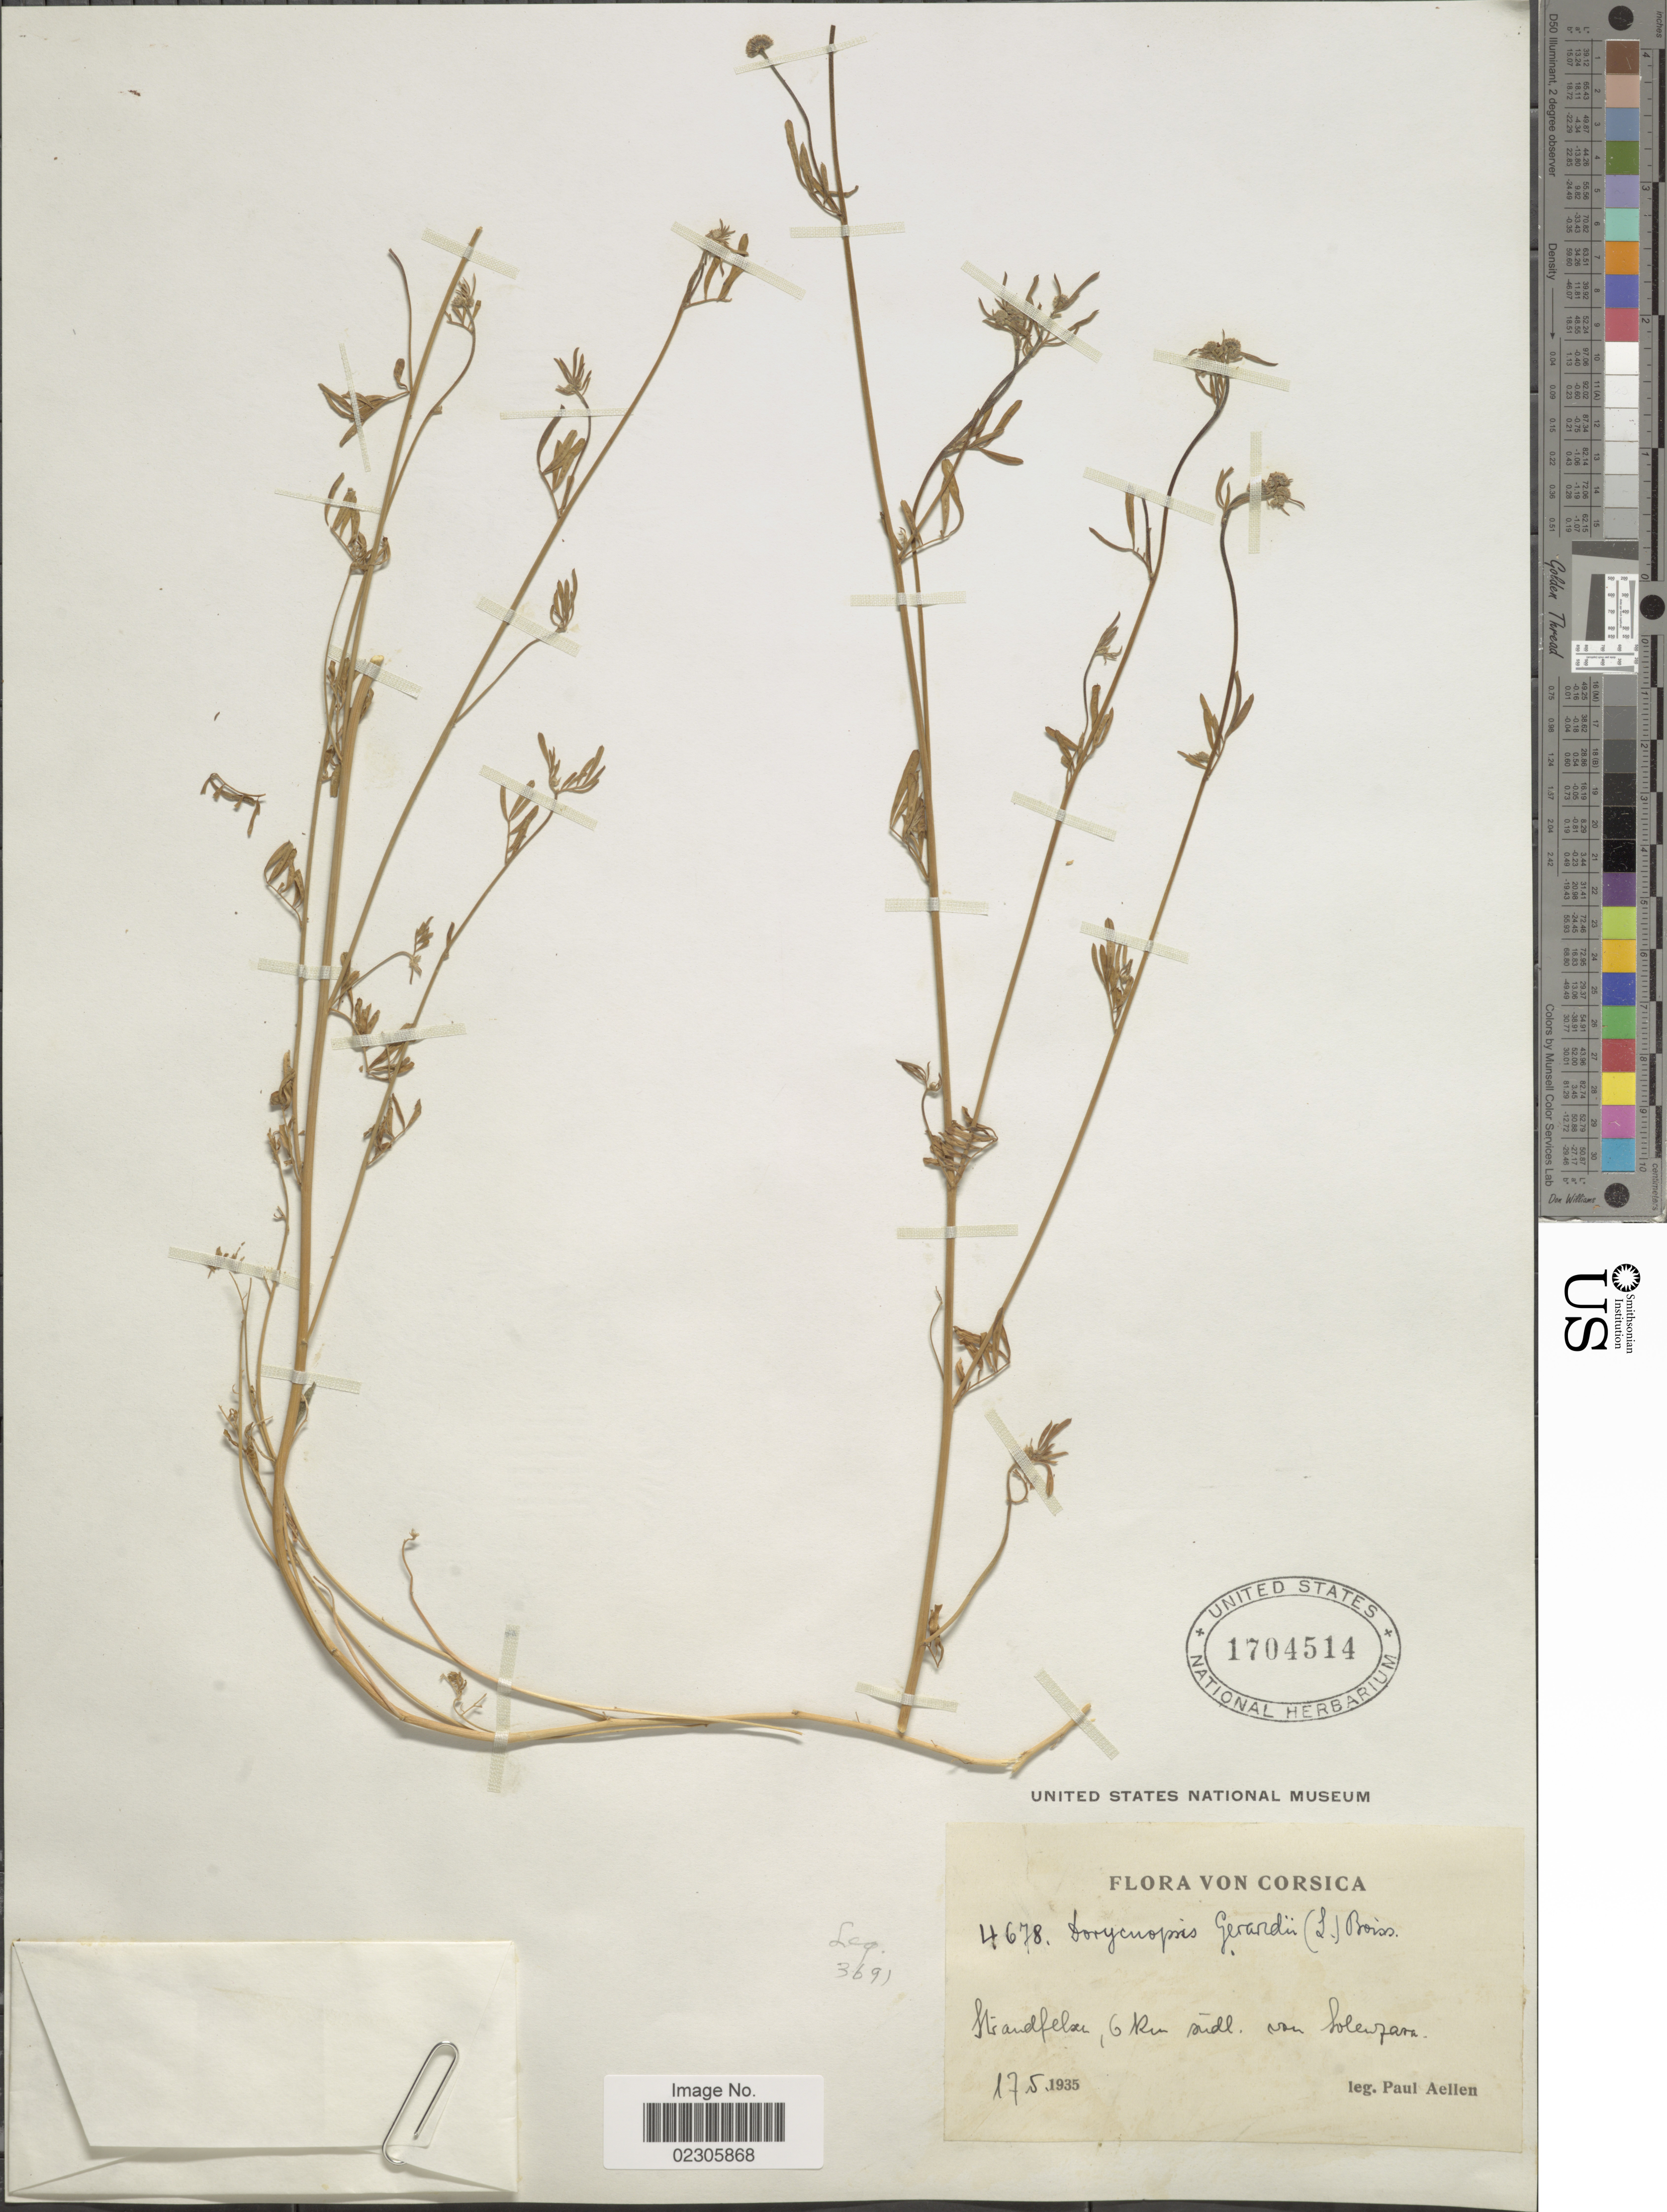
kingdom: Plantae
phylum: Tracheophyta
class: Magnoliopsida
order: Fabales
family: Fabaceae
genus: Anthyllis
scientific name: Anthyllis gerardii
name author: L.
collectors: P. Aellen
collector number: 4678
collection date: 1935-05-17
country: France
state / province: Corsica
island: Corse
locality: Strandfelsen, G ru sudl von Solewfarsa [interpreted]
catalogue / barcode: US 1704514